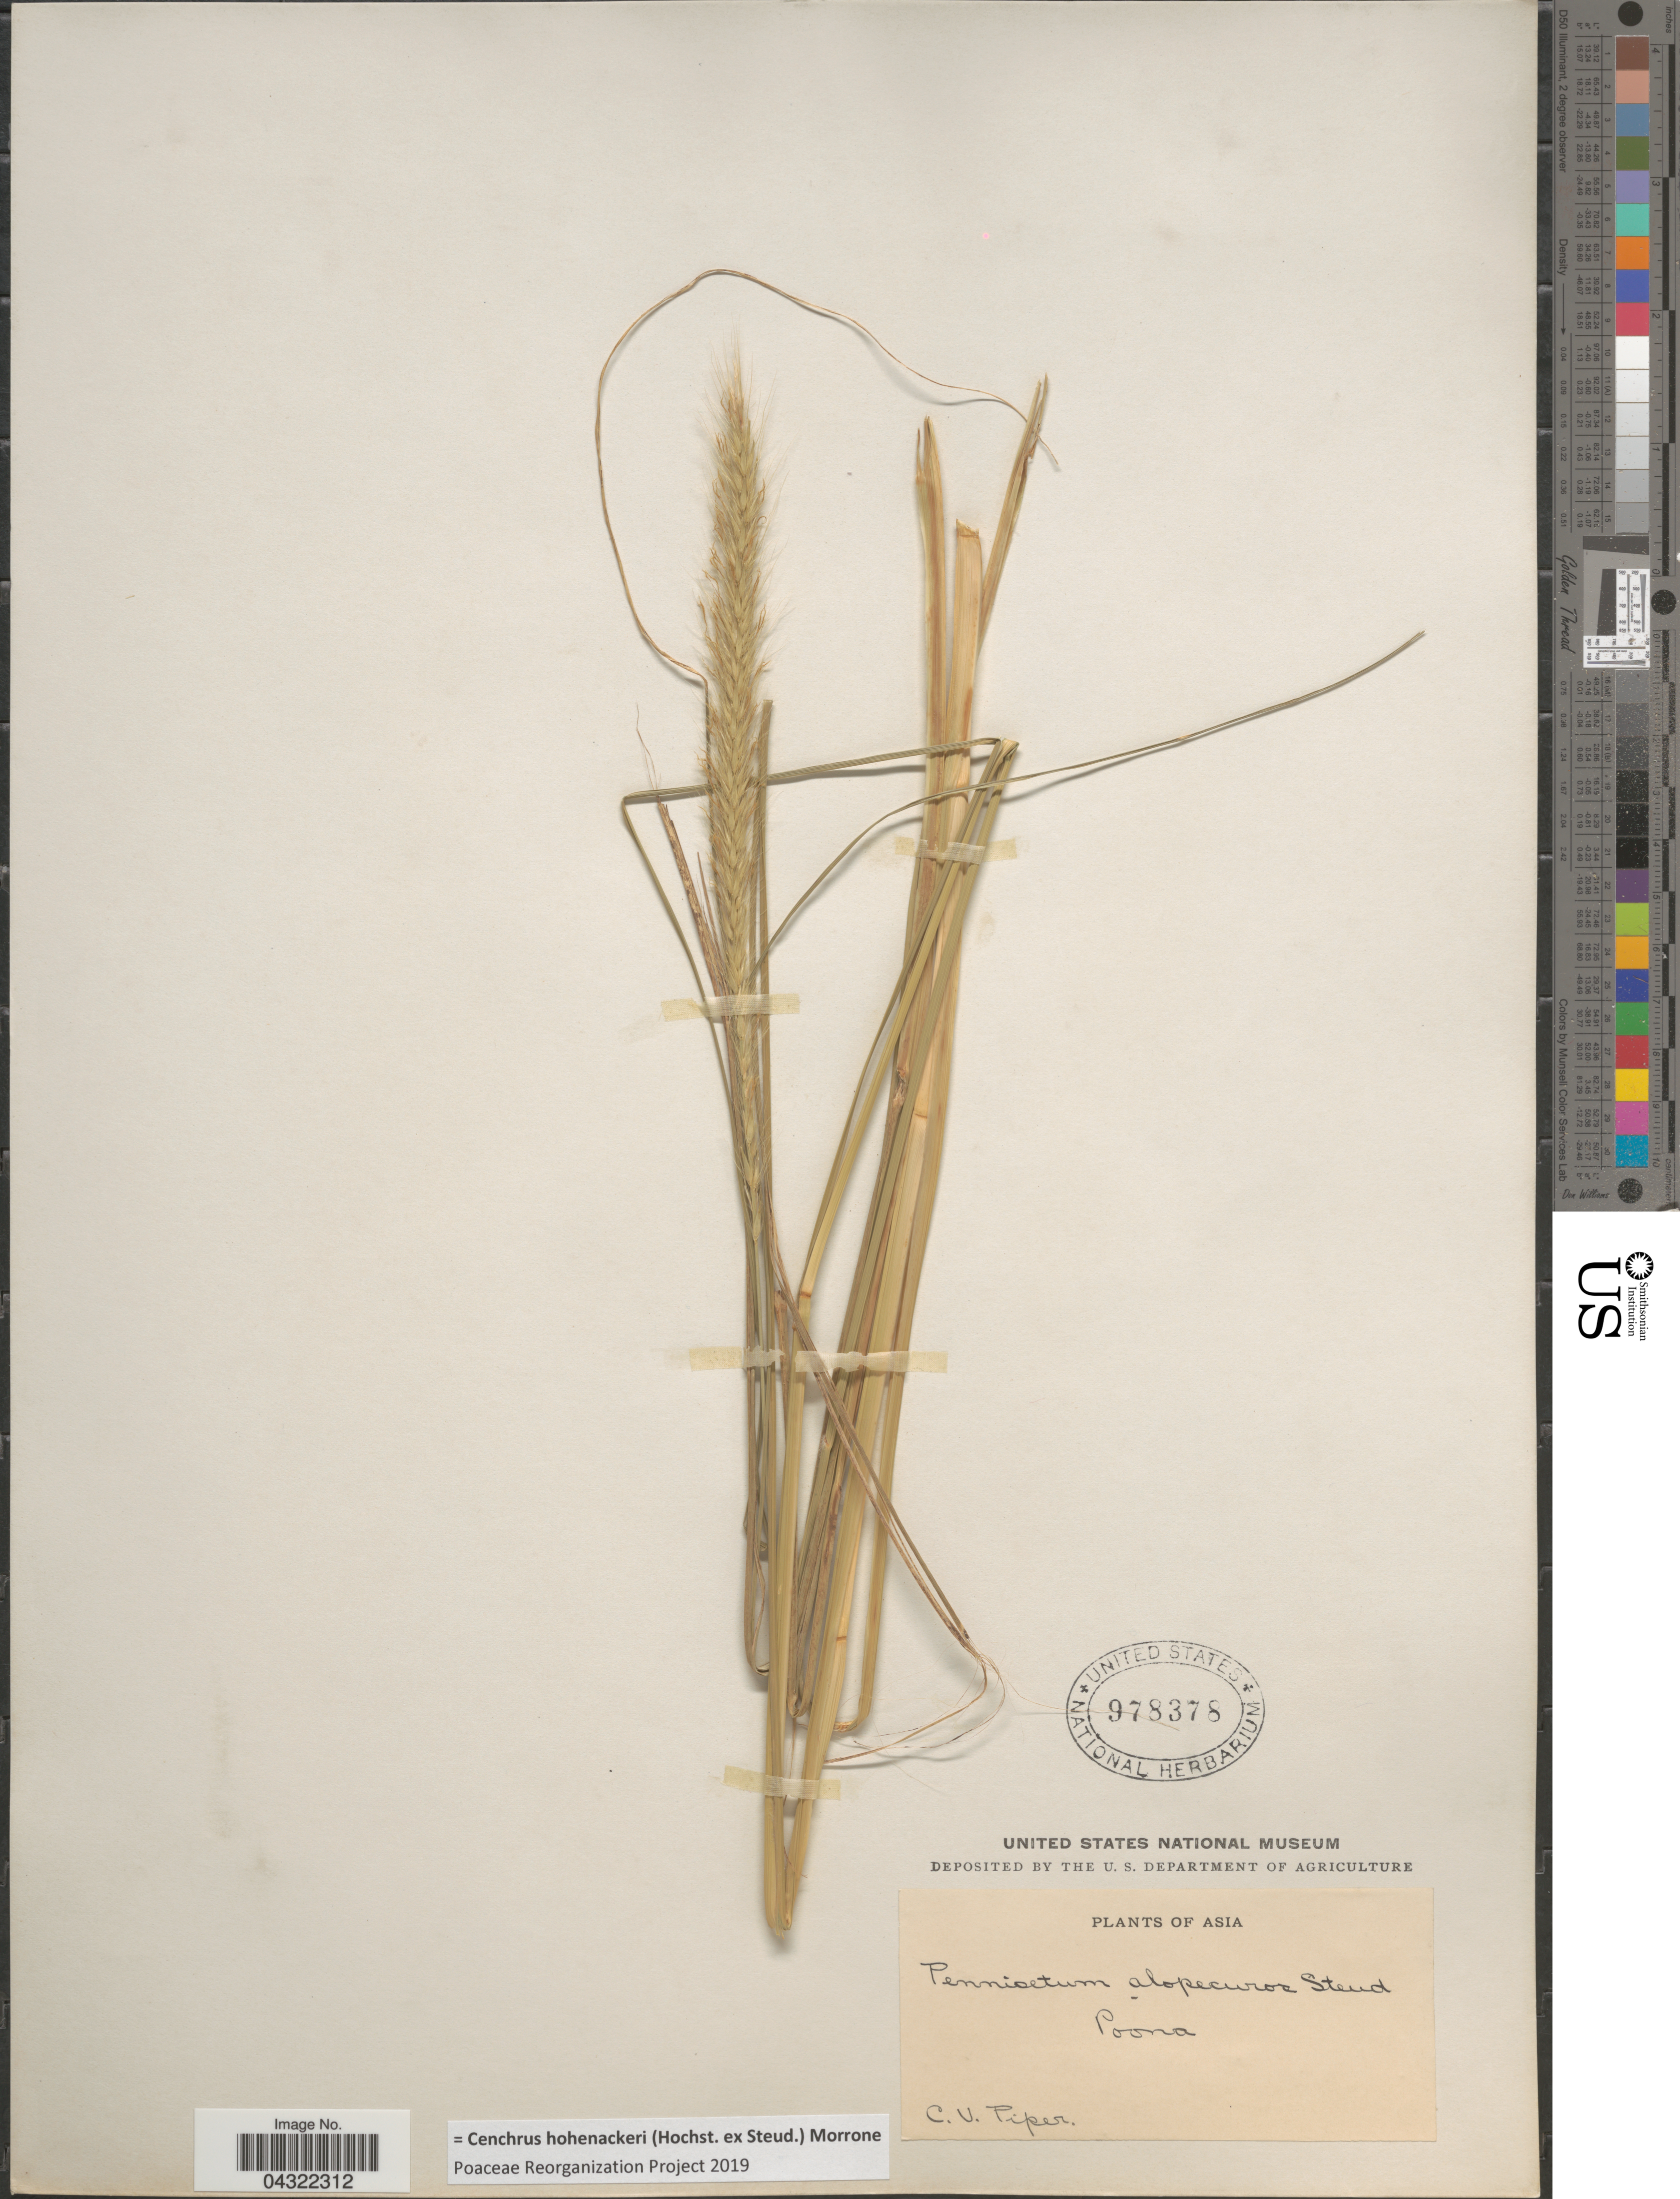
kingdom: Plantae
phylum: Tracheophyta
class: Liliopsida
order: Poales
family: Poaceae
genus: Cenchrus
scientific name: Cenchrus hohenackeri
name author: (Hochst. ex Steud.) Morrone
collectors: C. V. Piper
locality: Asia. Poona.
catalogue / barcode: US 978378